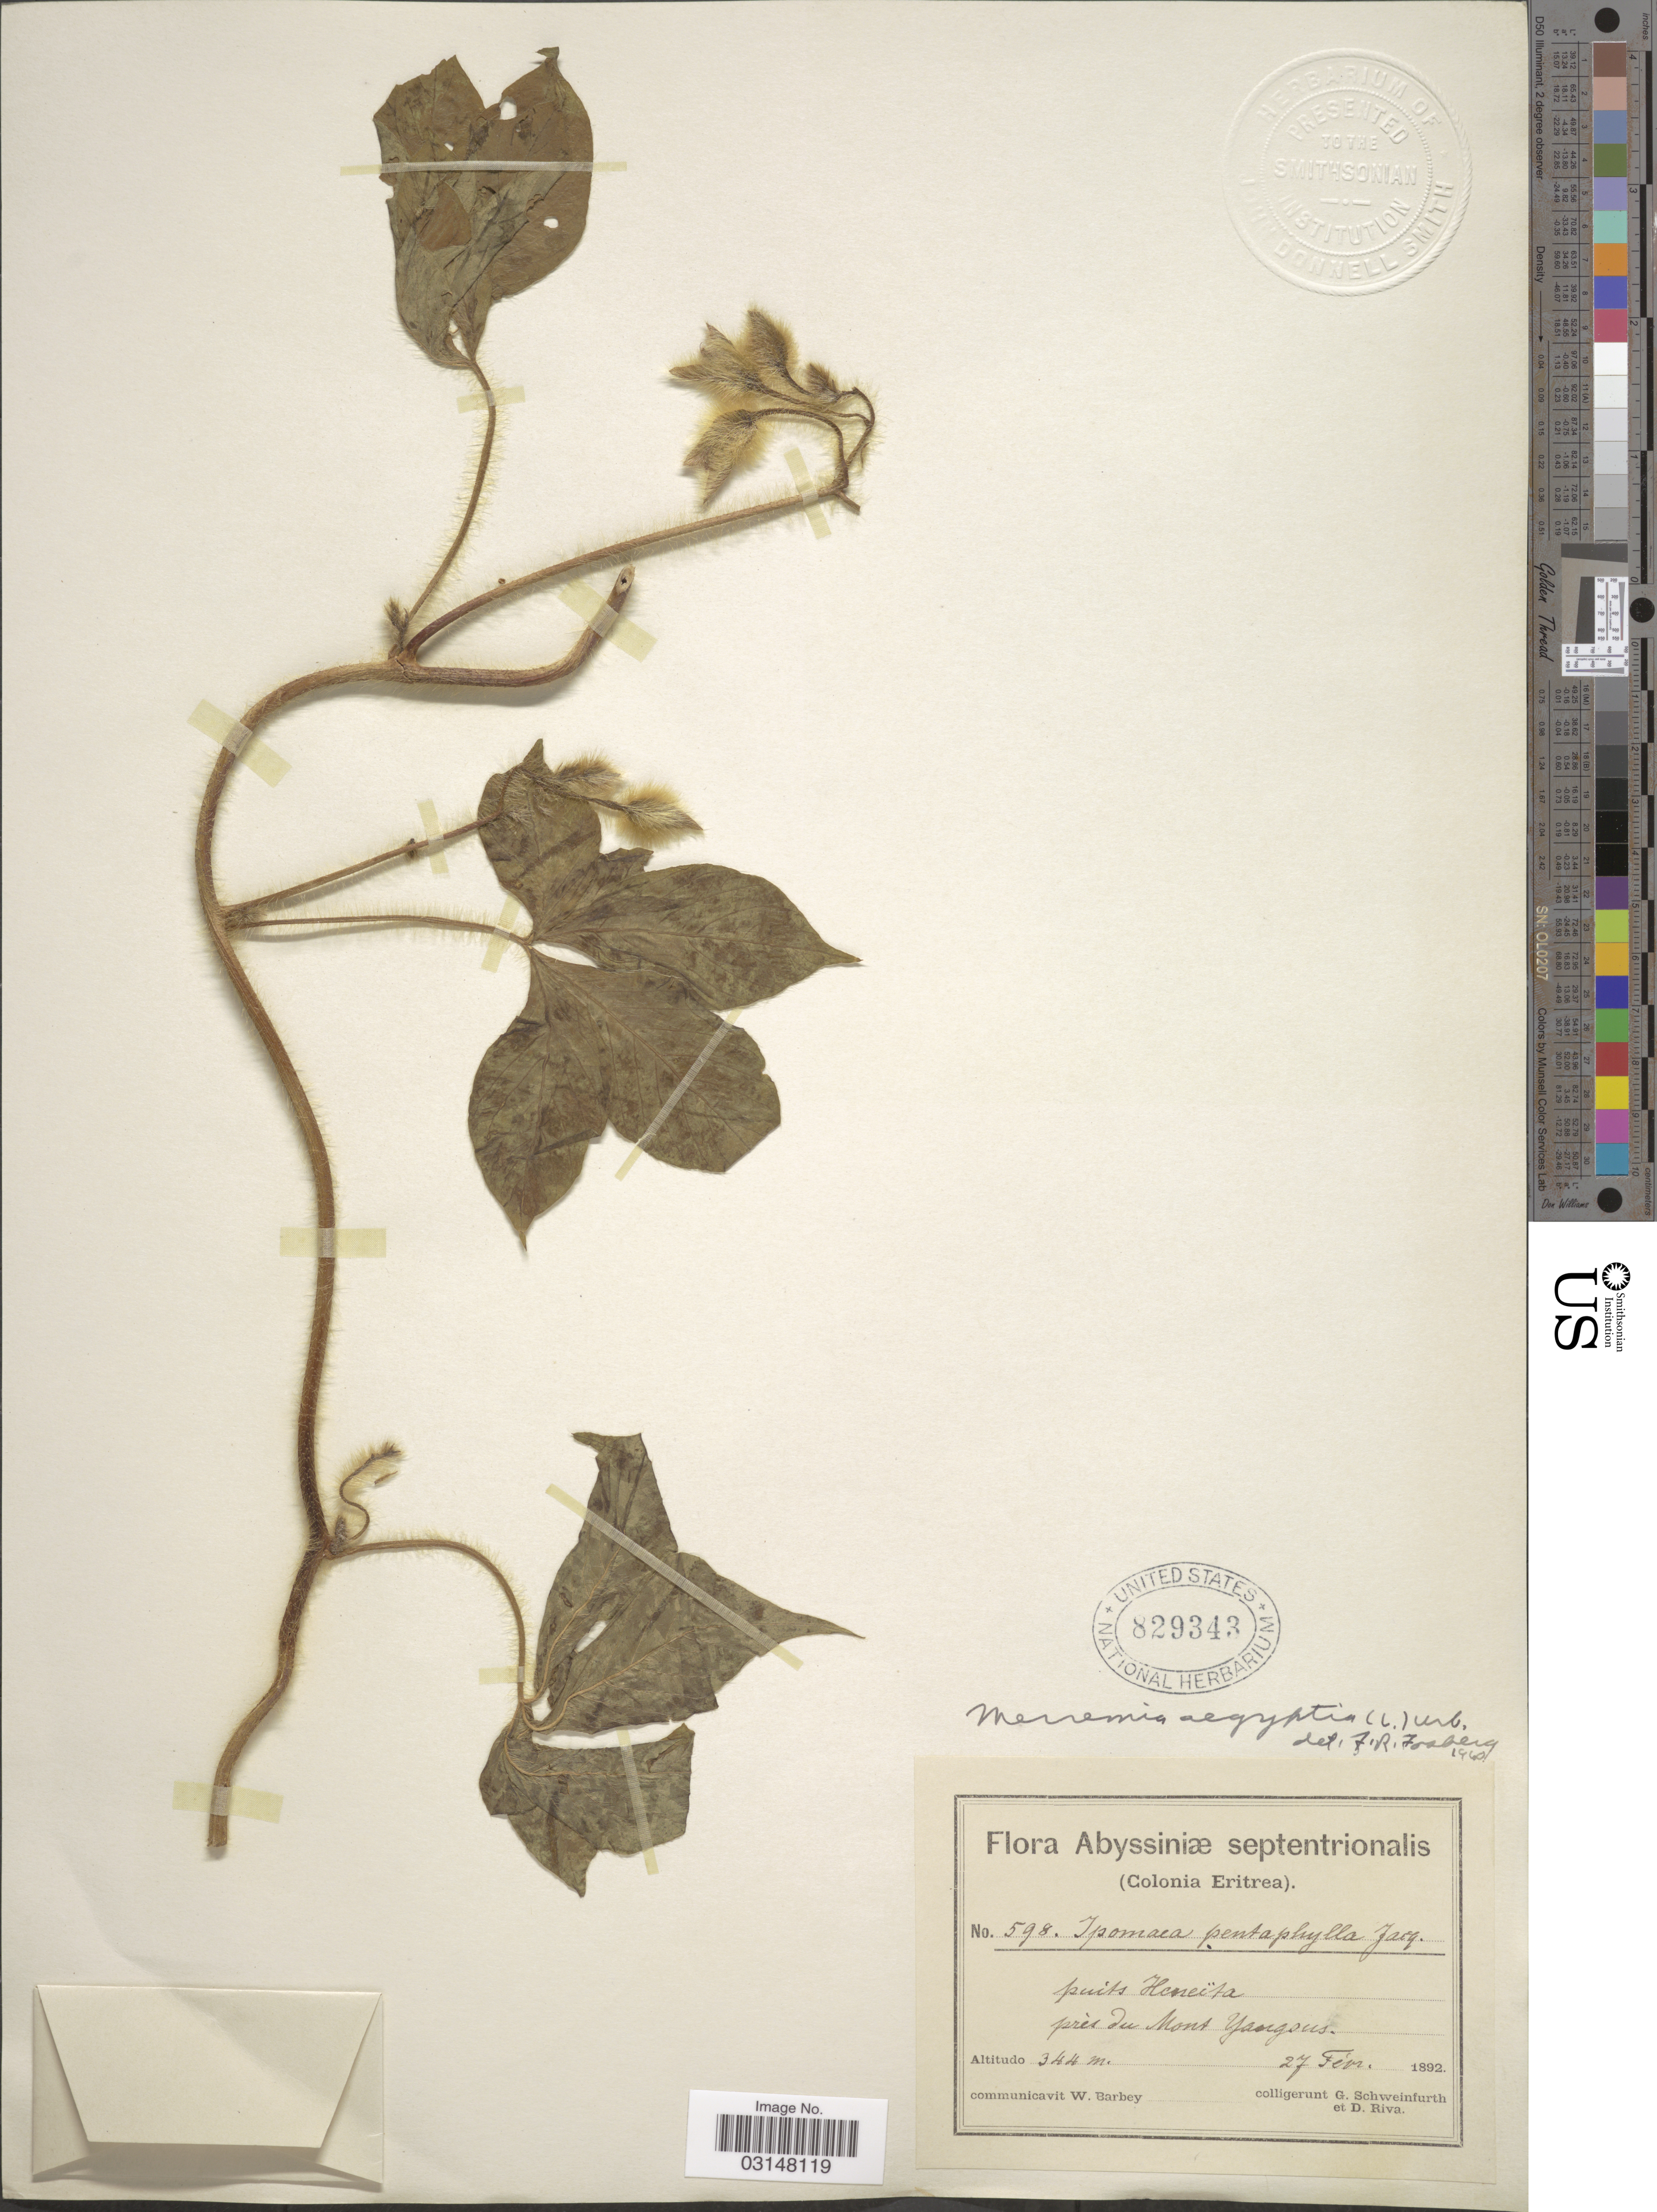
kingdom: Plantae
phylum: Tracheophyta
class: Magnoliopsida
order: Solanales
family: Convolvulaceae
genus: Distimake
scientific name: Distimake aegyptius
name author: (L.) A. R. Simões & Staples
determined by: Strong, Mark T., (BOT), Smithsonian Institution - National Museum of Natural History (UNITED STATES)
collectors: G. A. Schweinfurth (herbarium) & D. Riva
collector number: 598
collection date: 1892-02-27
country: Eritrea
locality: Abyssiniæ septentrionalis. (Colonia Eritrea), près du Mont Yangous.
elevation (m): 344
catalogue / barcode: US 829343